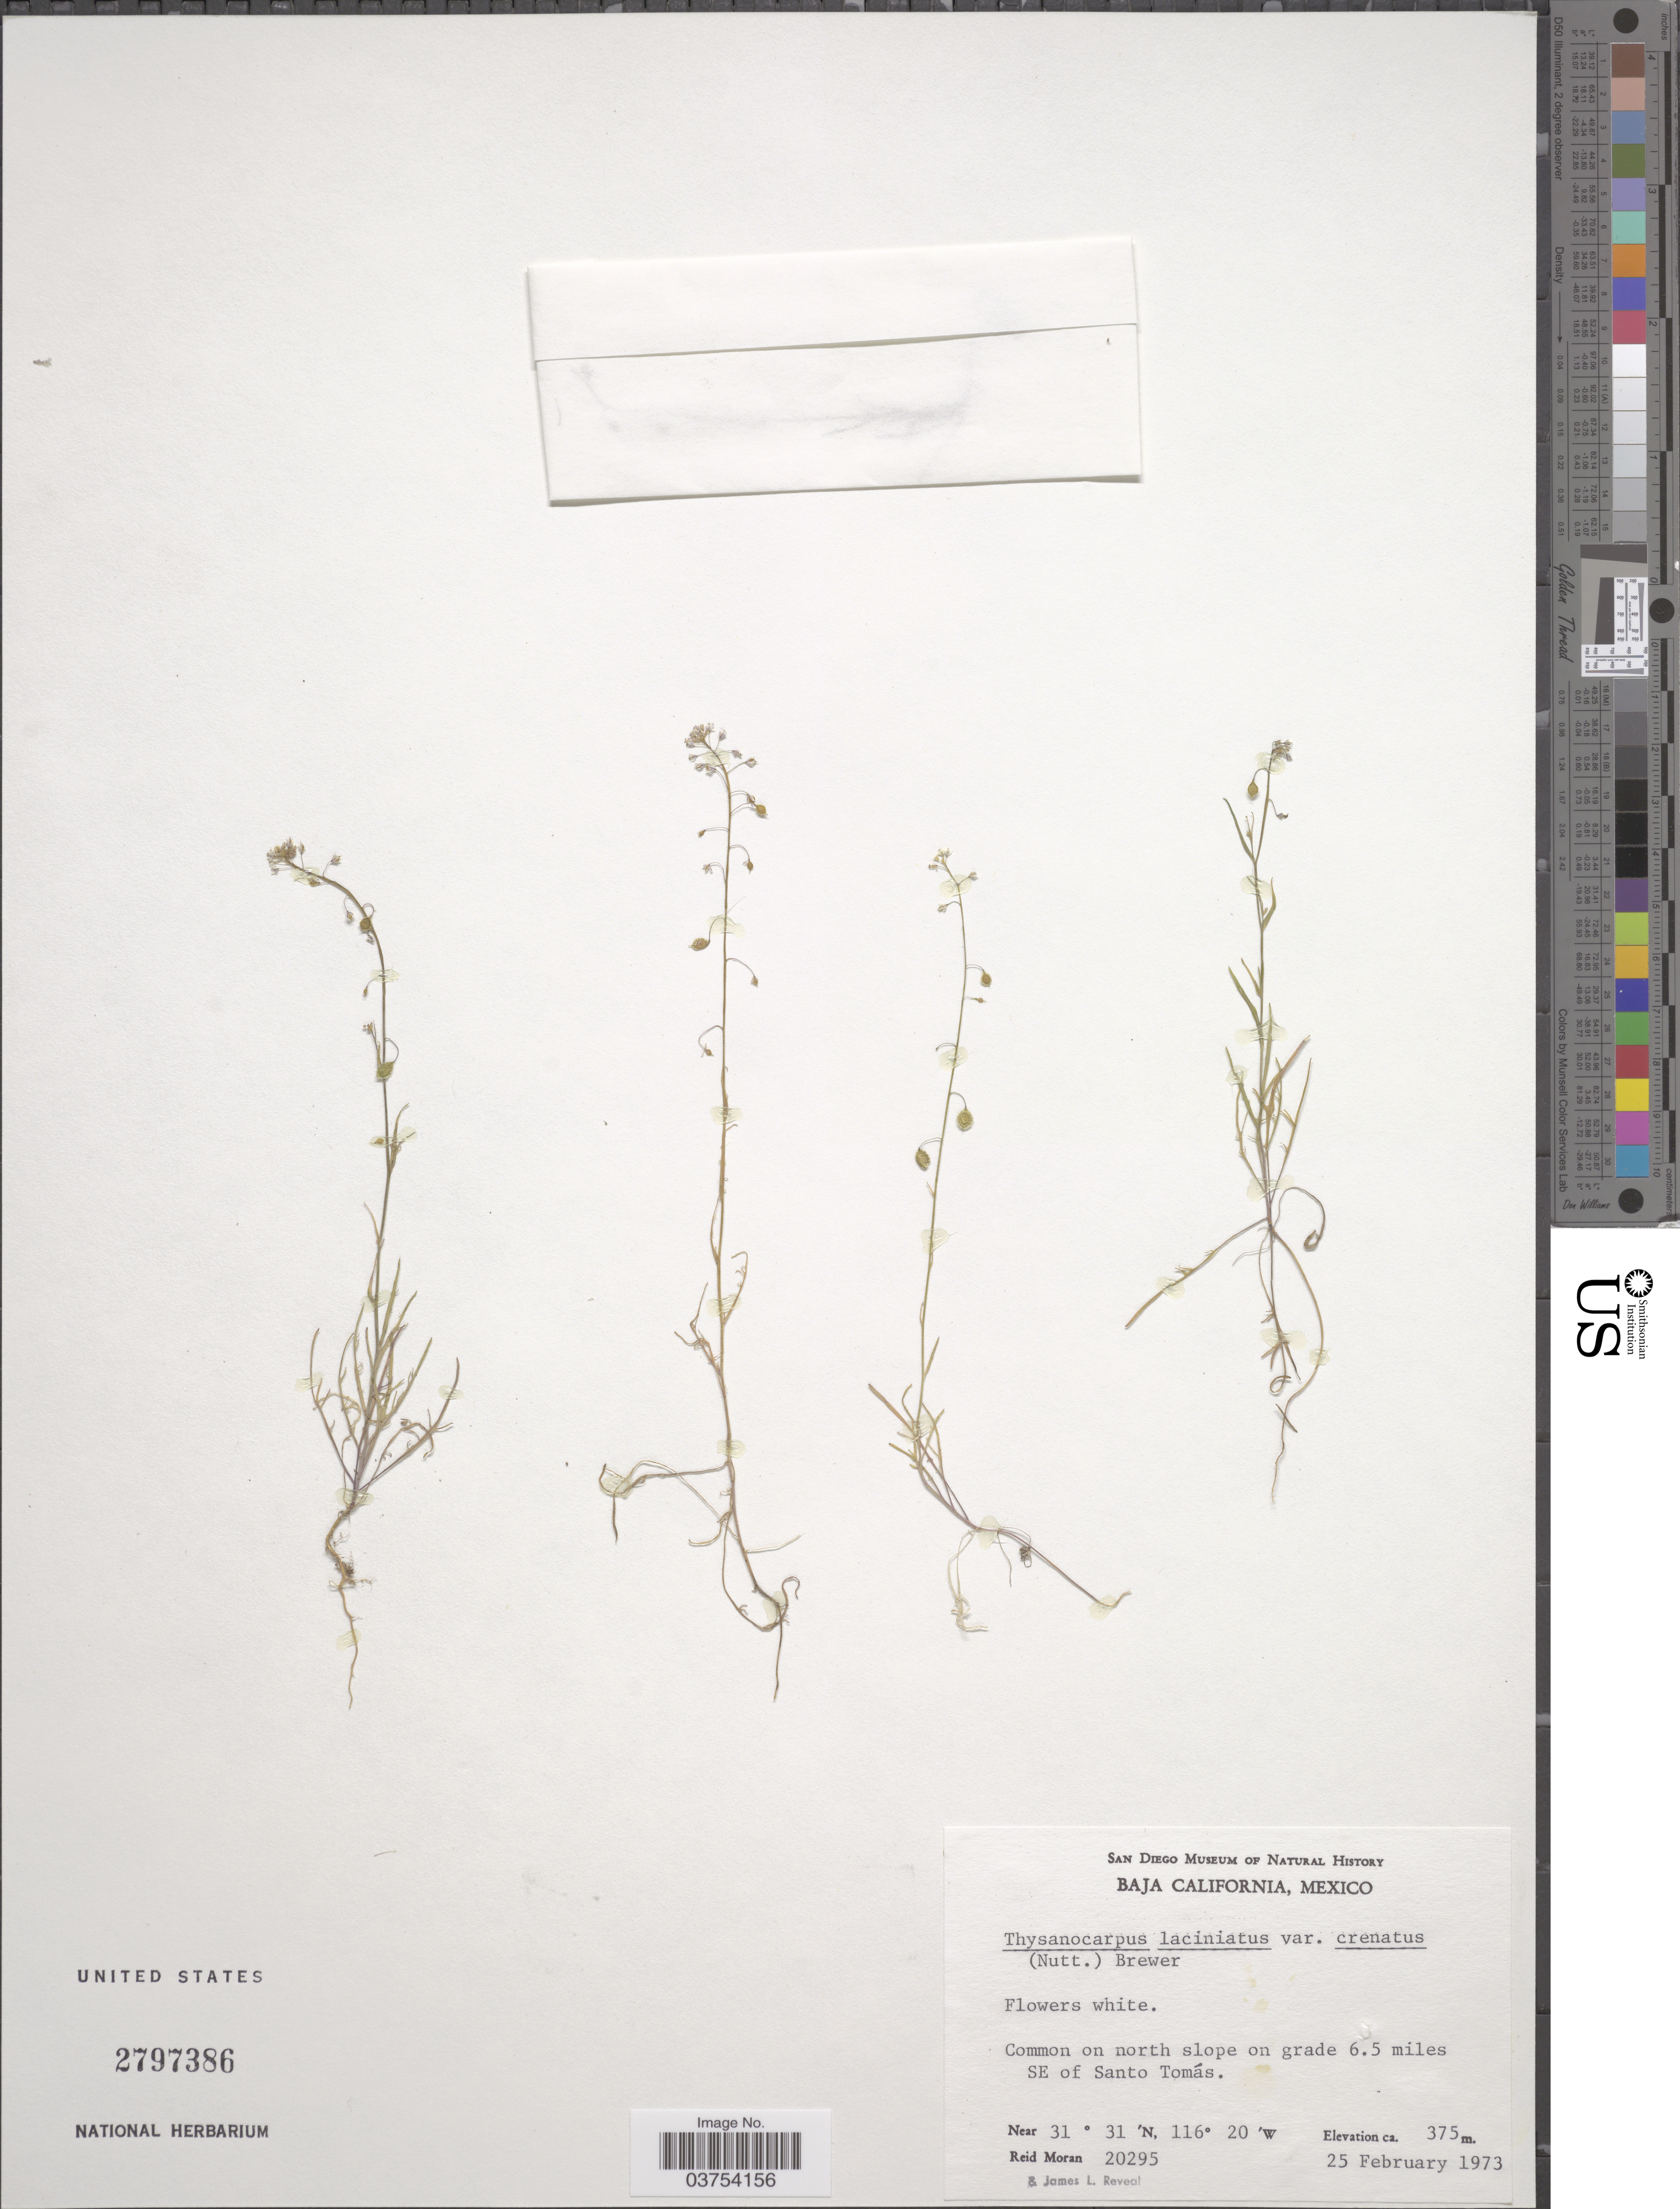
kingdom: Plantae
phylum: Tracheophyta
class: Magnoliopsida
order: Brassicales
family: Brassicaceae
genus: Thysanocarpus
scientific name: Thysanocarpus laciniatus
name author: Nutt. in Torr. & A. Gray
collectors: R. V. Moran & J. L. Reveal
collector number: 20295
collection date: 1973-02-25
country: Mexico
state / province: Baja California Norte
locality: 6.5 miles SE of Santo Tomás.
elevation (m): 375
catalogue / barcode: US 2797386